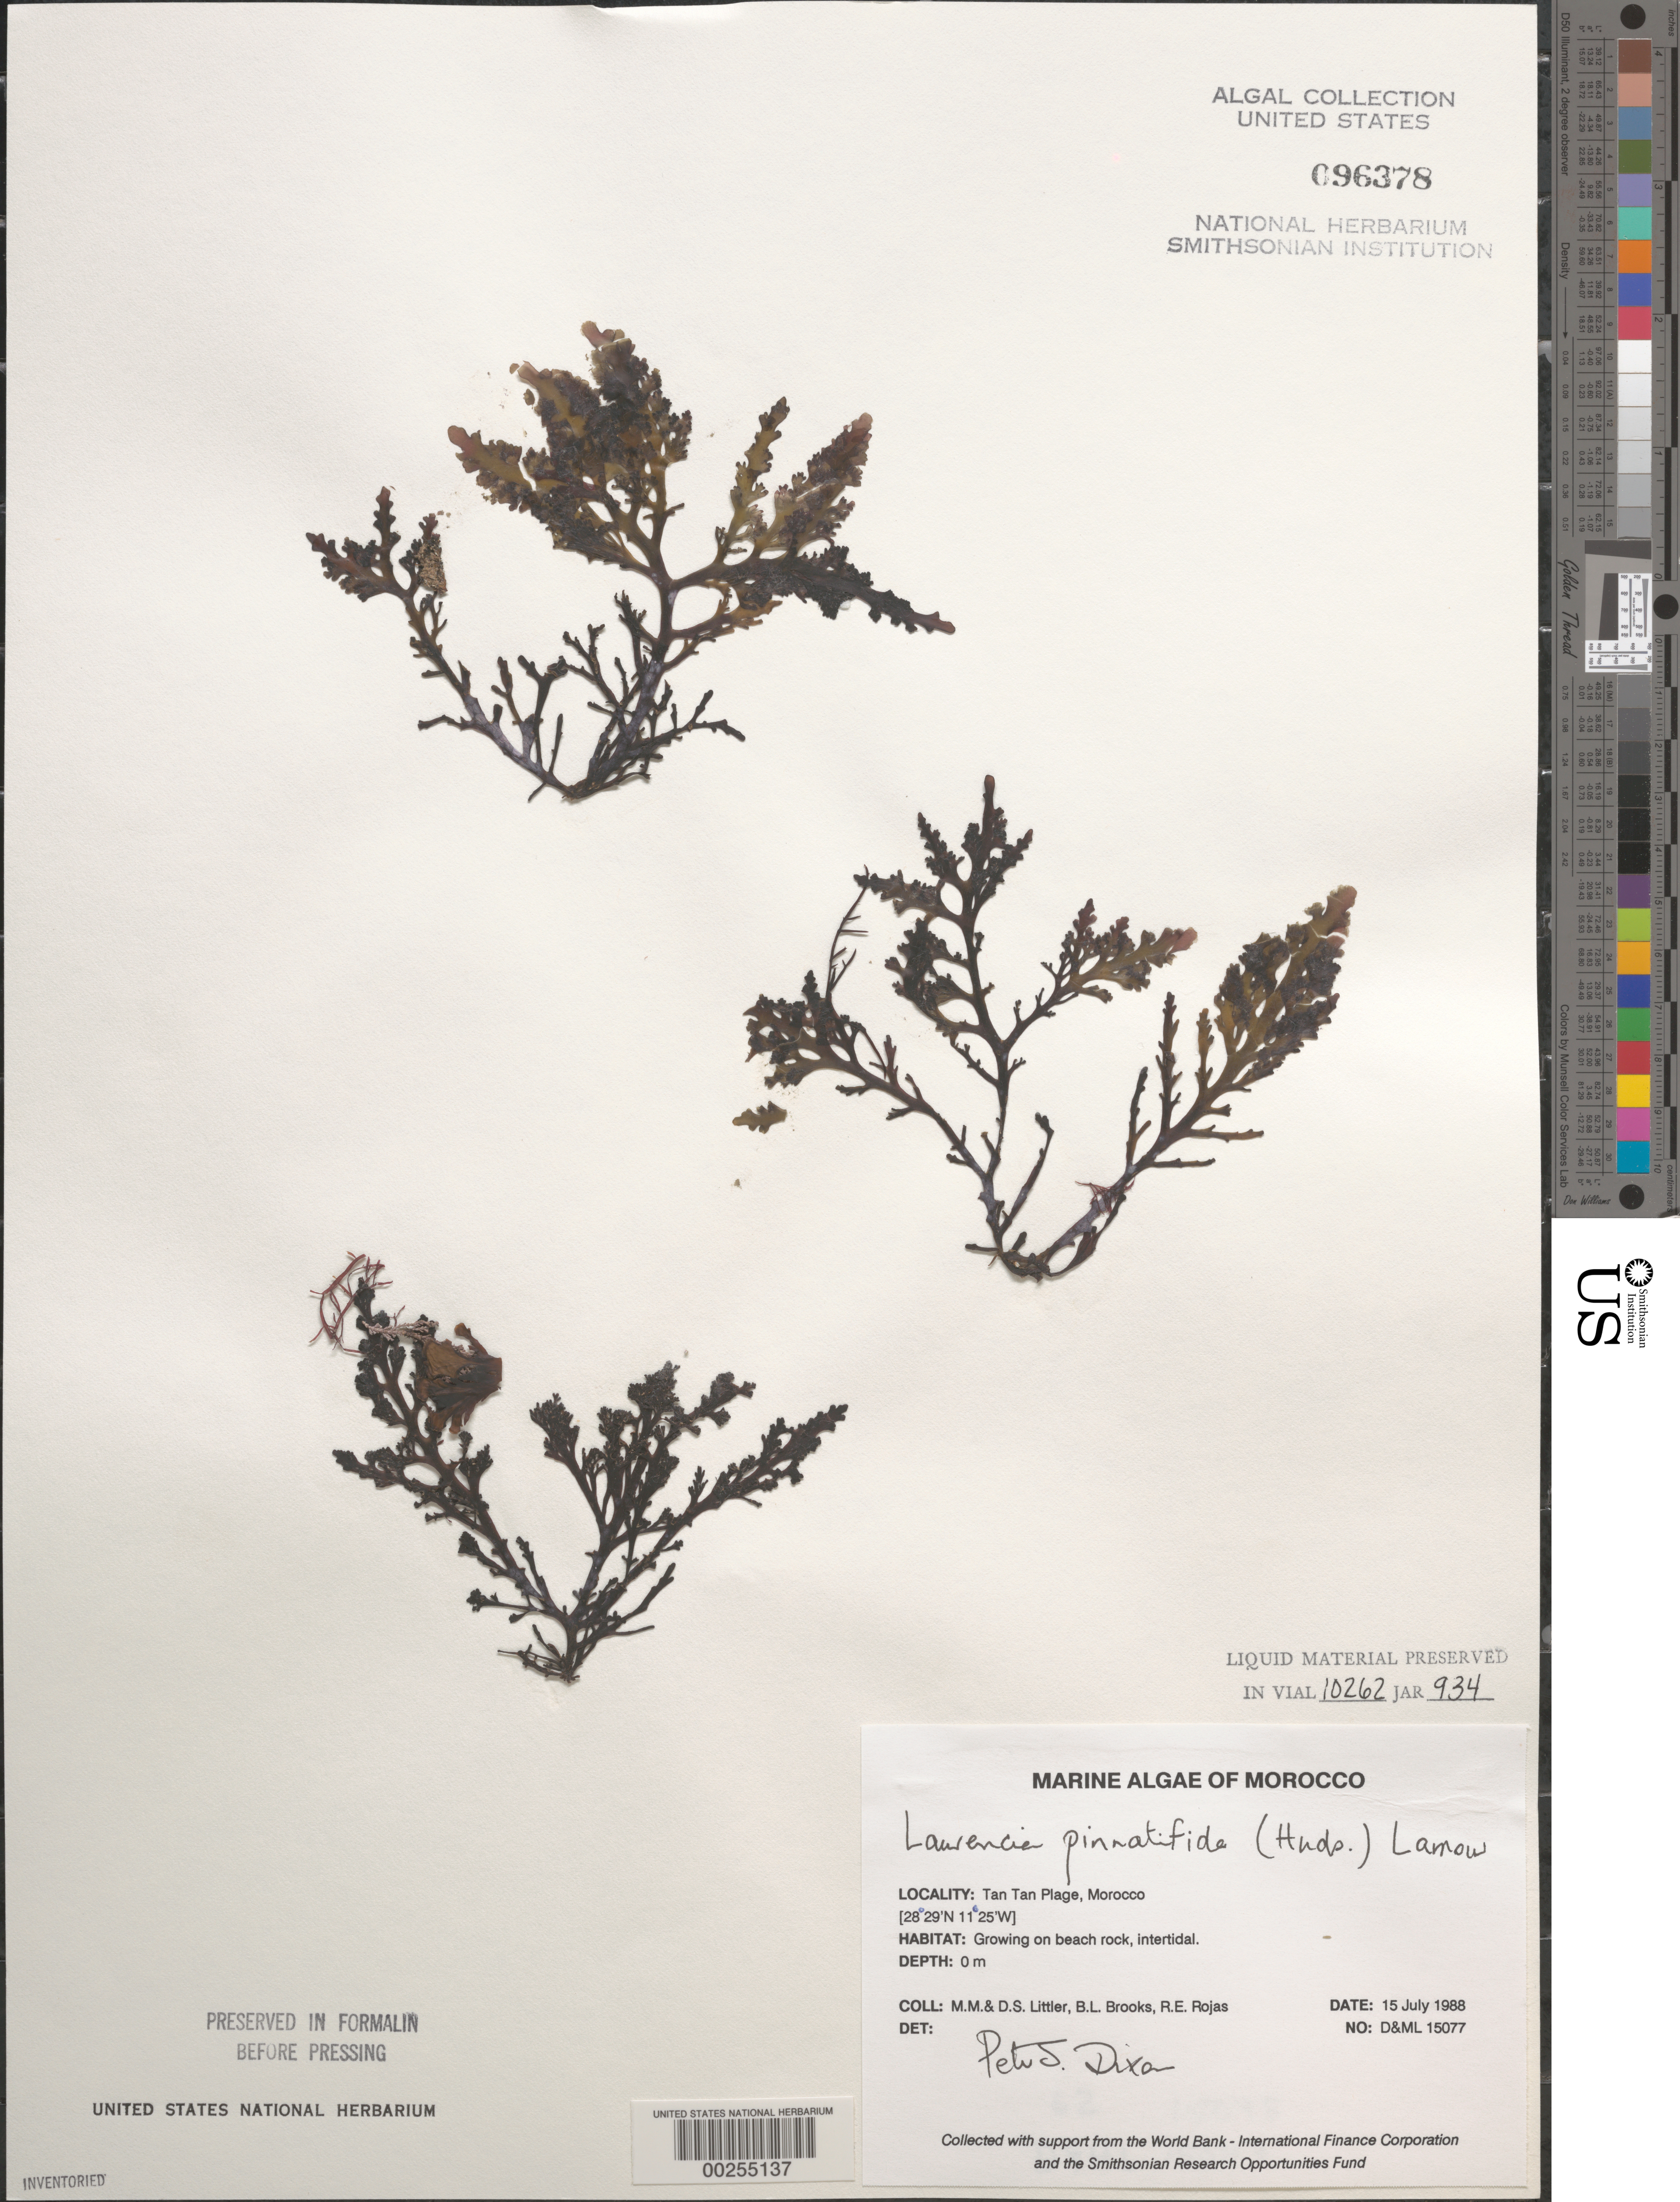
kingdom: Plantae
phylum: Rhodophyta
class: Florideophyceae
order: Ceramiales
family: Rhodomelaceae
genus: Osmundea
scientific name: Osmundea pinnatifida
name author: (Huds.) Stackh.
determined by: Algae name updating Project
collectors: M. M. Littler, D. S. Littler, B. Brooks & R. Rojas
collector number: D&ML 15077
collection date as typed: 15 Jul 1988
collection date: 1988-07-15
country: Morocco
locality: Tan Tan Plage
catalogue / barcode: US 96378